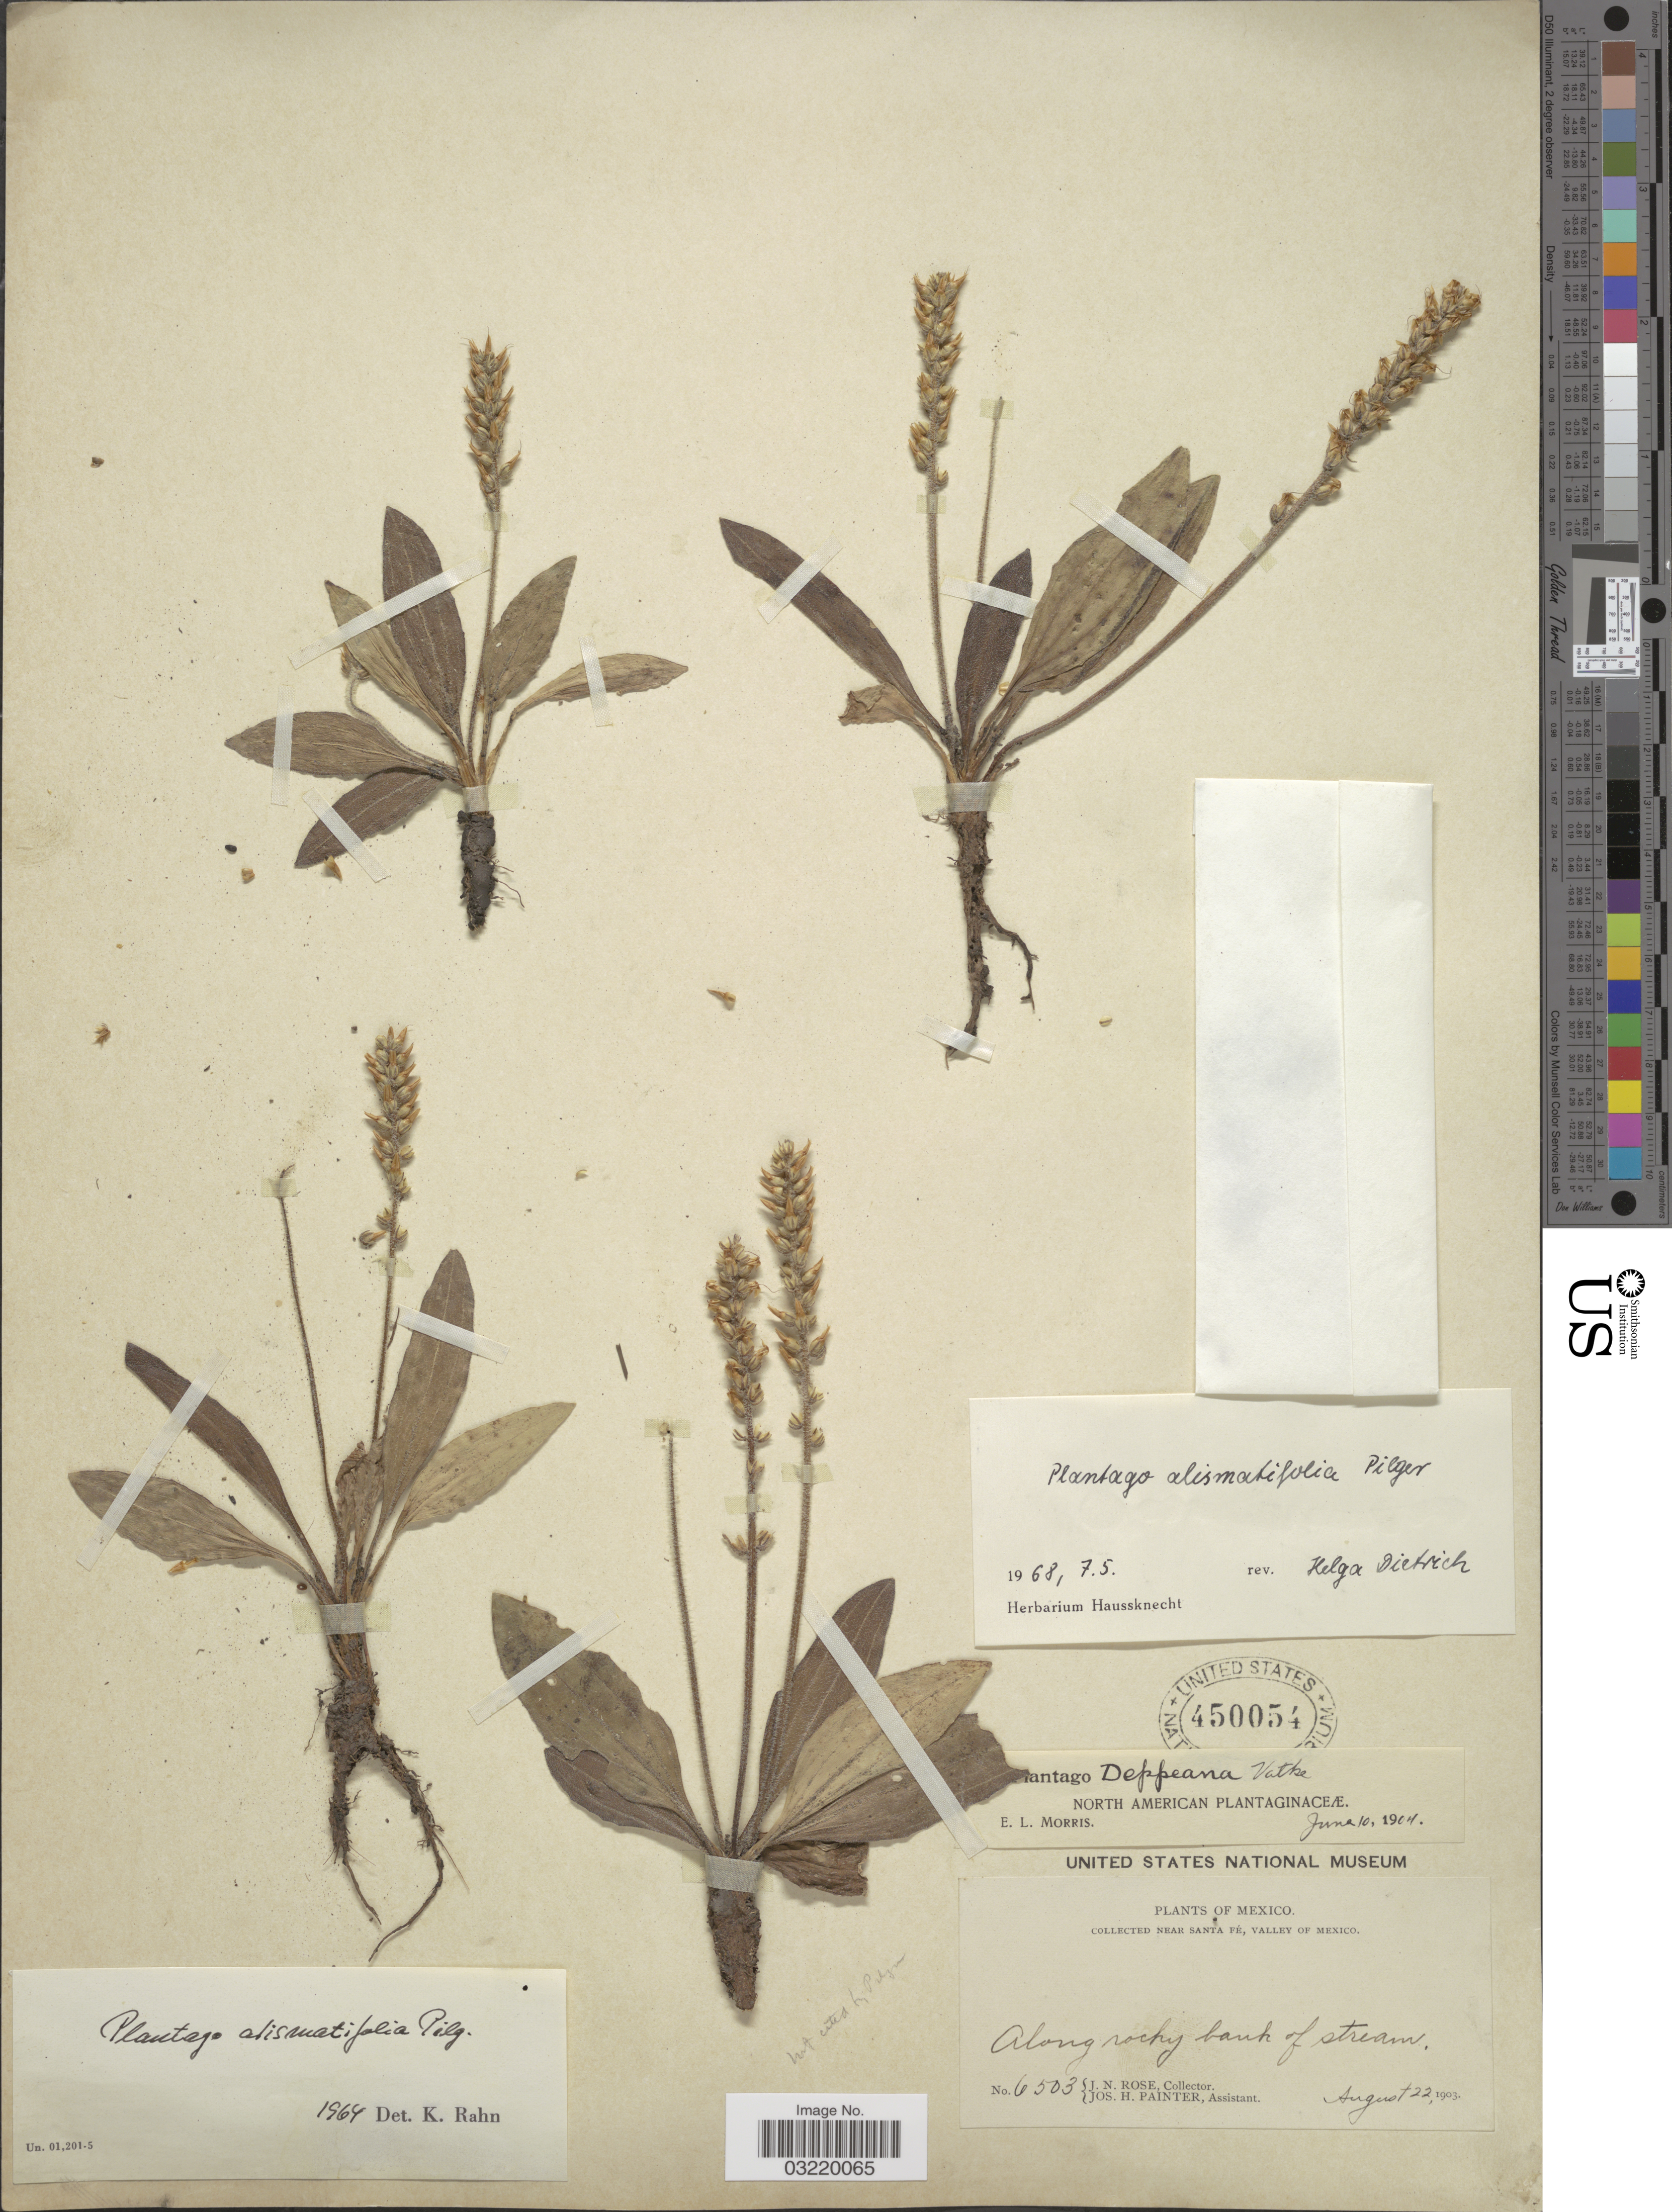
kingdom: Plantae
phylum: Tracheophyta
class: Magnoliopsida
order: Lamiales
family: Plantaginaceae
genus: Plantago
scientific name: Plantago alismatifolia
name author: Pilg.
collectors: J. N. Rose & J. H. Painter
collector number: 6503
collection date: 1903-08-22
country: Mexico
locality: Near Santa Fé, Valley of Mexico. Along rocky bank of stream.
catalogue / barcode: US 450054